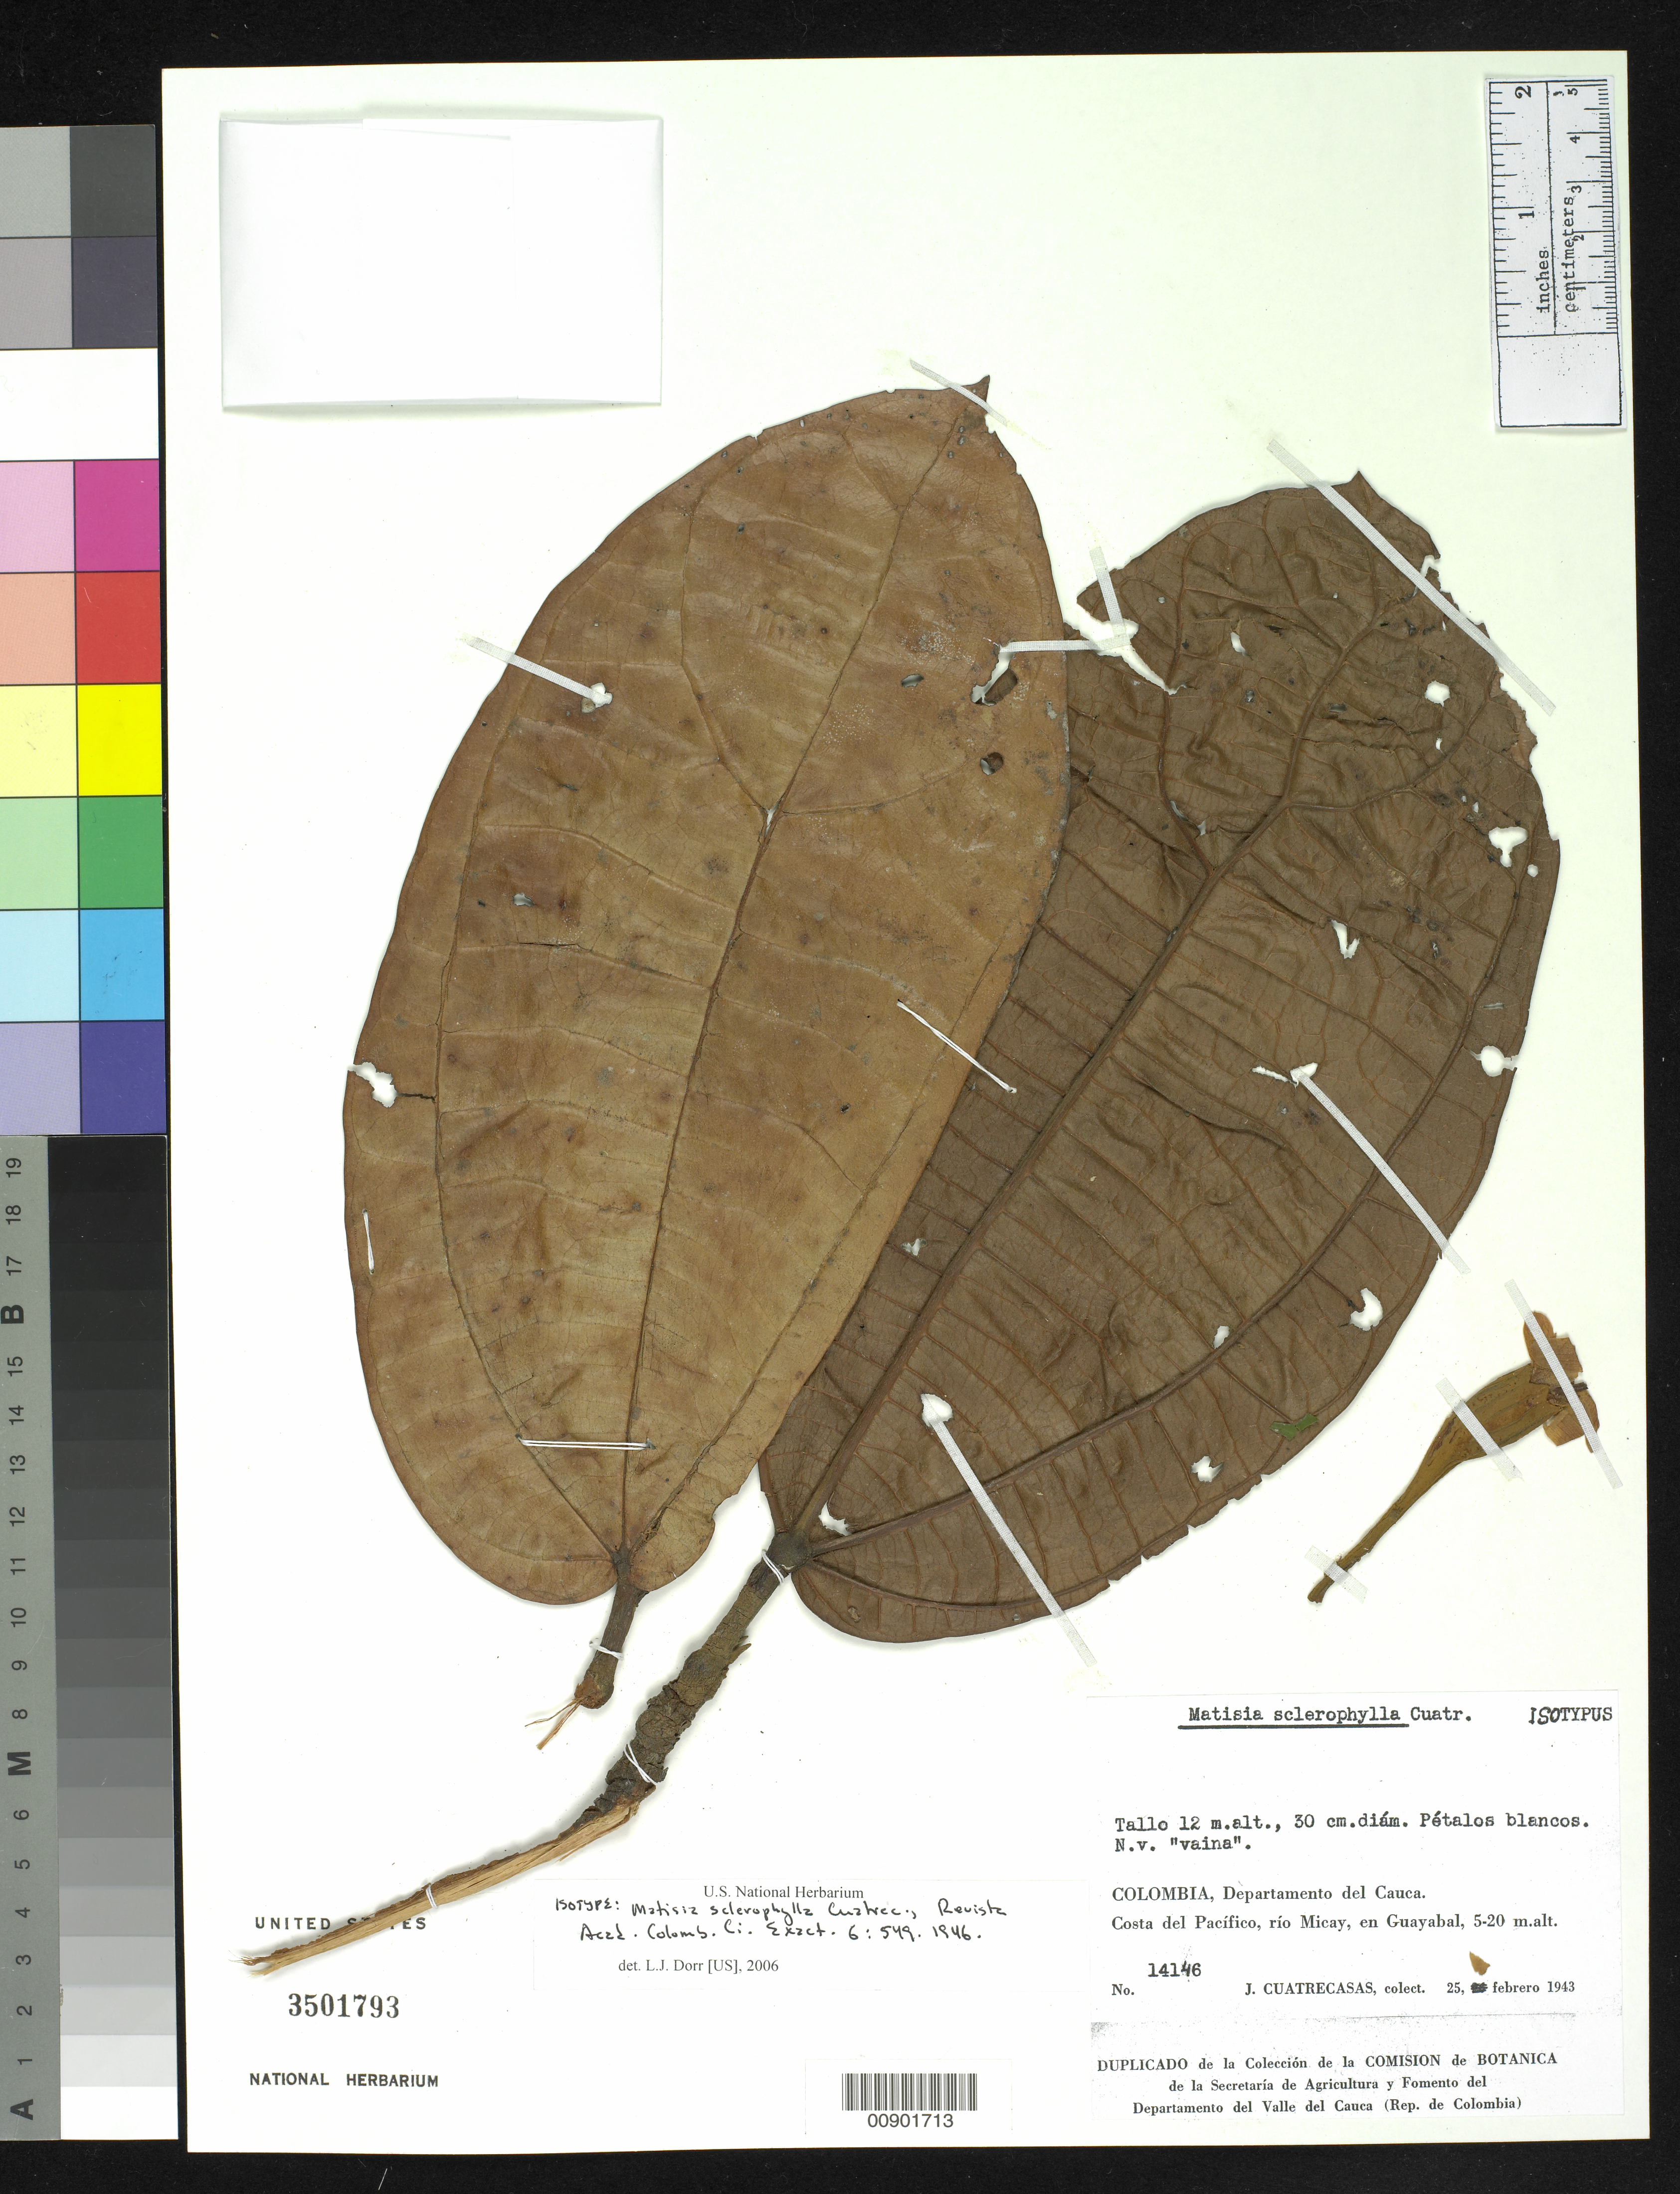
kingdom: Plantae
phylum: Tracheophyta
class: Magnoliopsida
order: Malvales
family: Malvaceae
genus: Matisia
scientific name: Matisia sclerophylla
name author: Cuatrec.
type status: Isotype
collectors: J. Cuatrecasas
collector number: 14146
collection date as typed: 25 Feb 1943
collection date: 1943-02-25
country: Colombia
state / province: Cauca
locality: Departamento del Cauca. Costa del Pacífico, río Micay, en Guayabal.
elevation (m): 5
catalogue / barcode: US 3501793